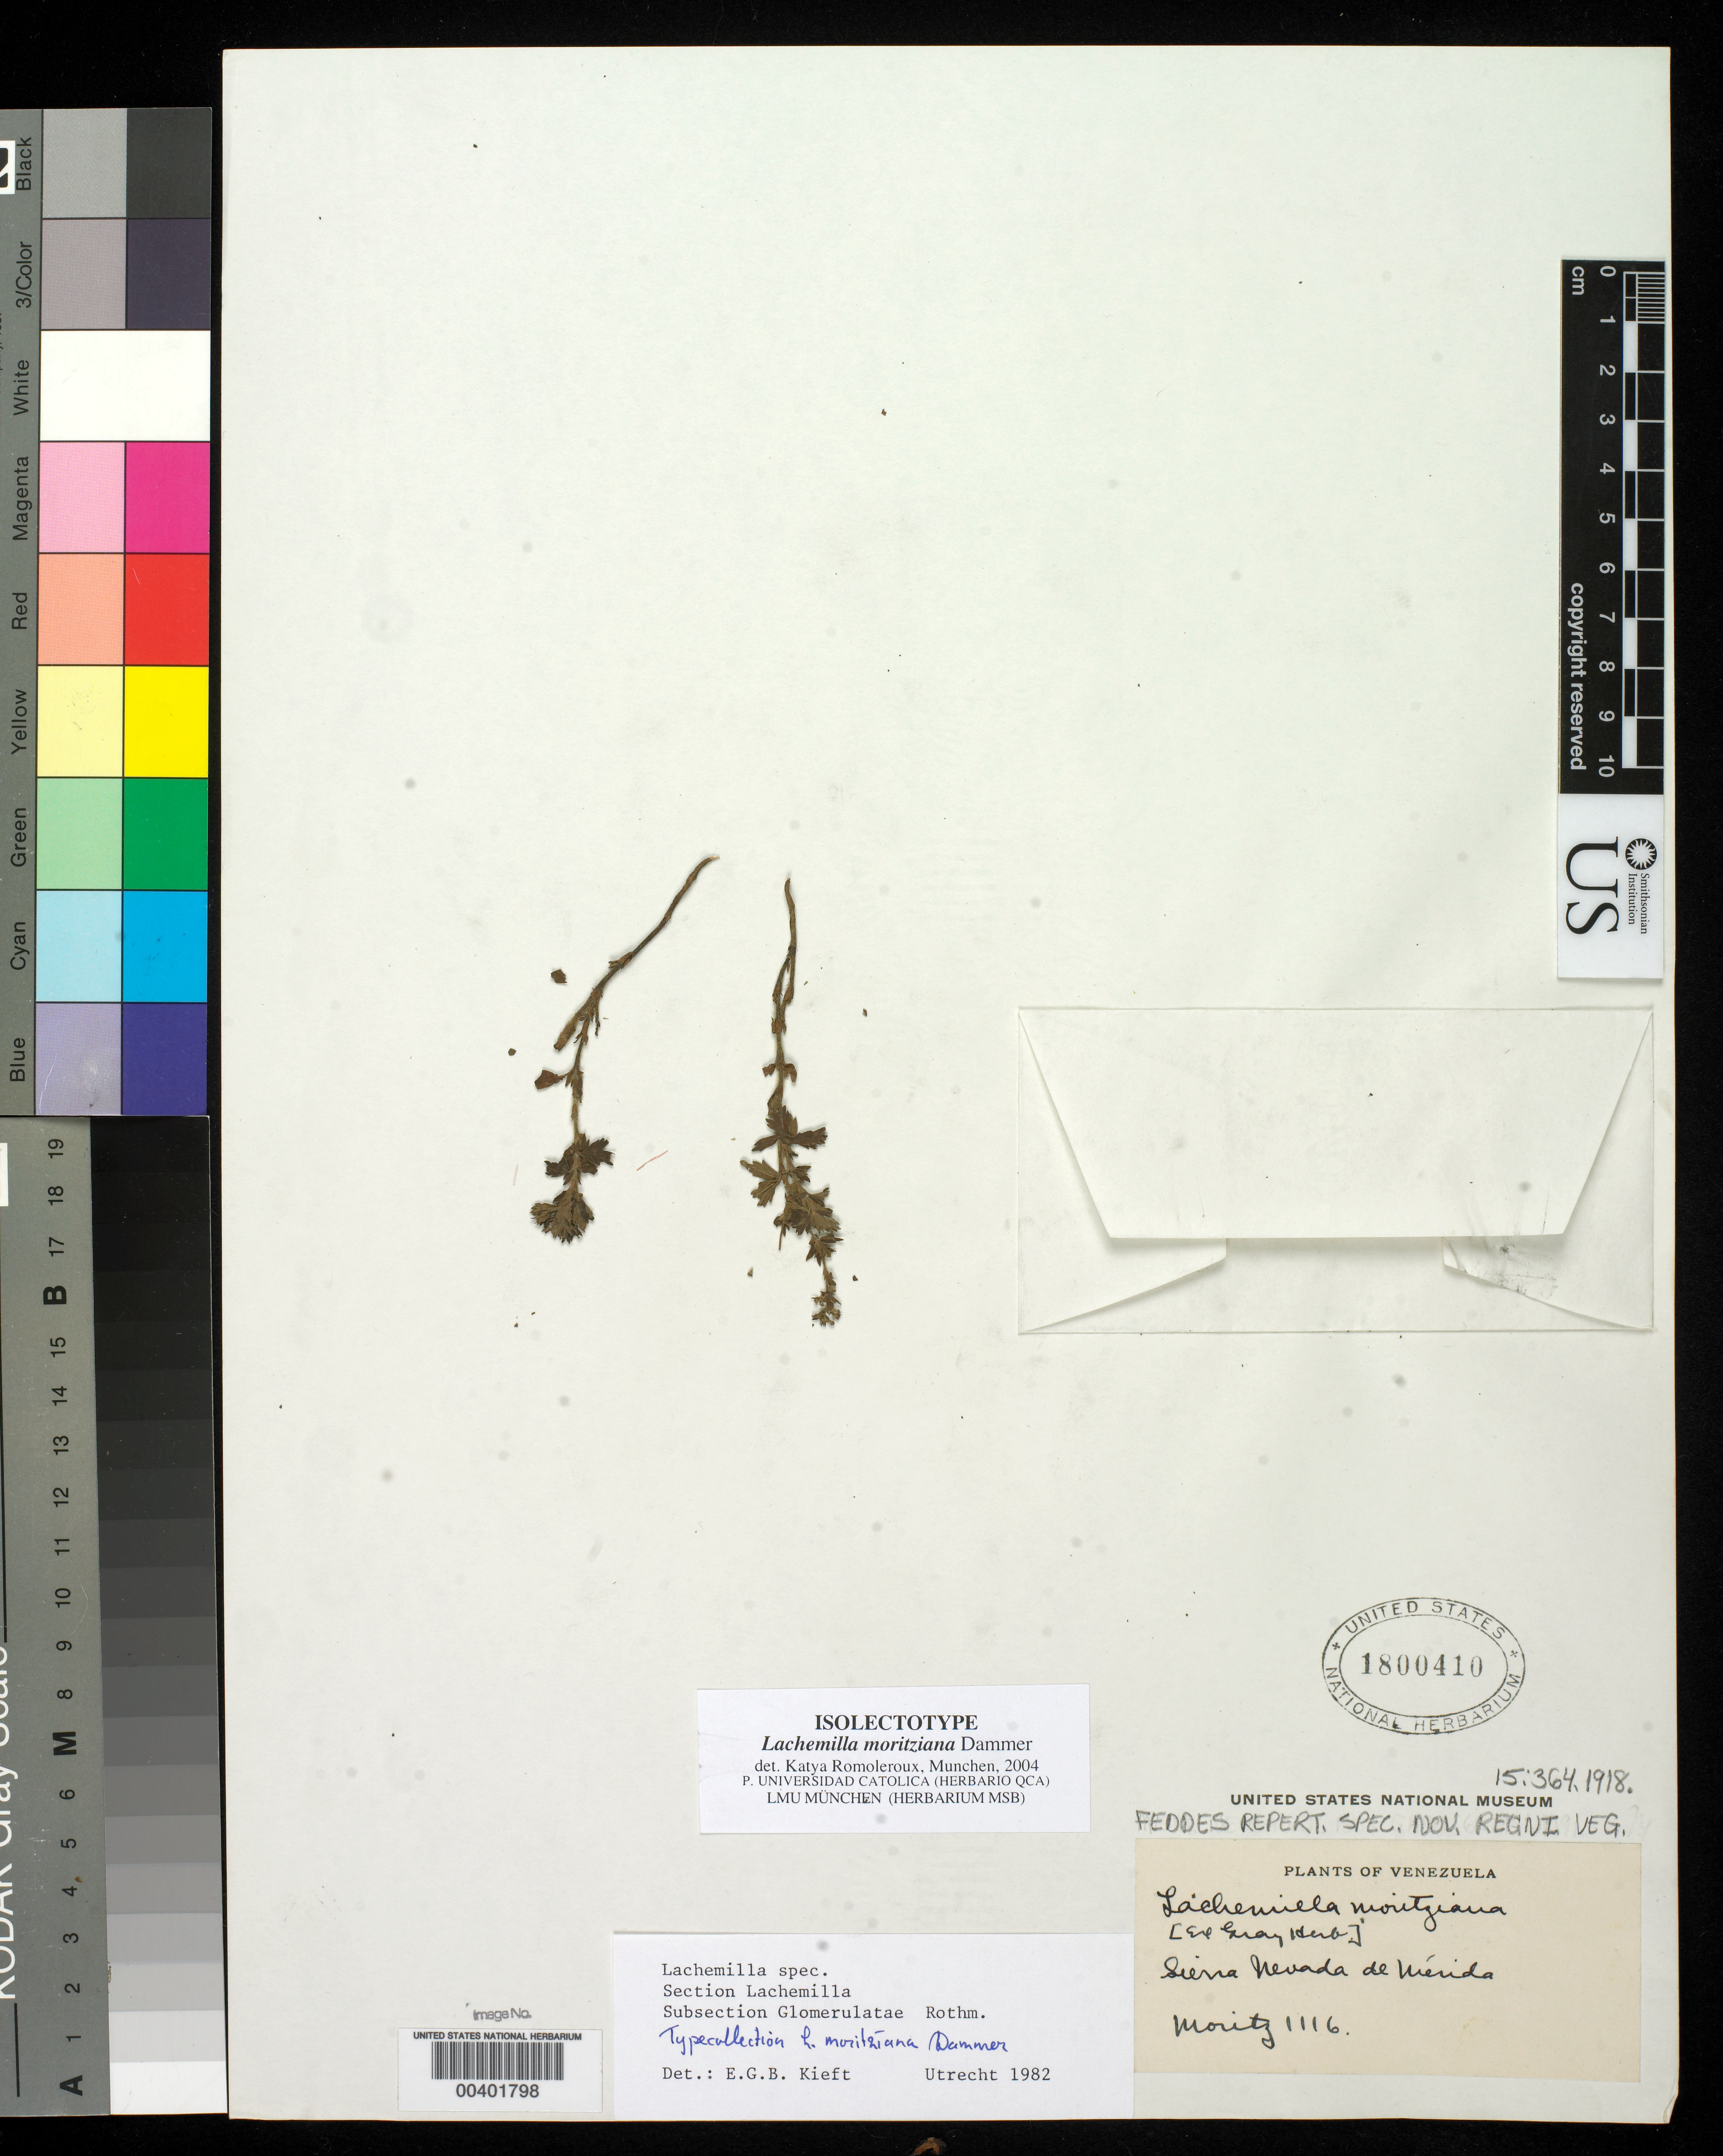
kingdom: Plantae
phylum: Tracheophyta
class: Magnoliopsida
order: Rosales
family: Rosaceae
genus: Lachemilla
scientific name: Lachemilla moritziana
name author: Dammer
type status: Isotype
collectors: J. W. Moritz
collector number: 1116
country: Venezuela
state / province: Mérida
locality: Sierra Nevada Demerida.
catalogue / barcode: US 1800410